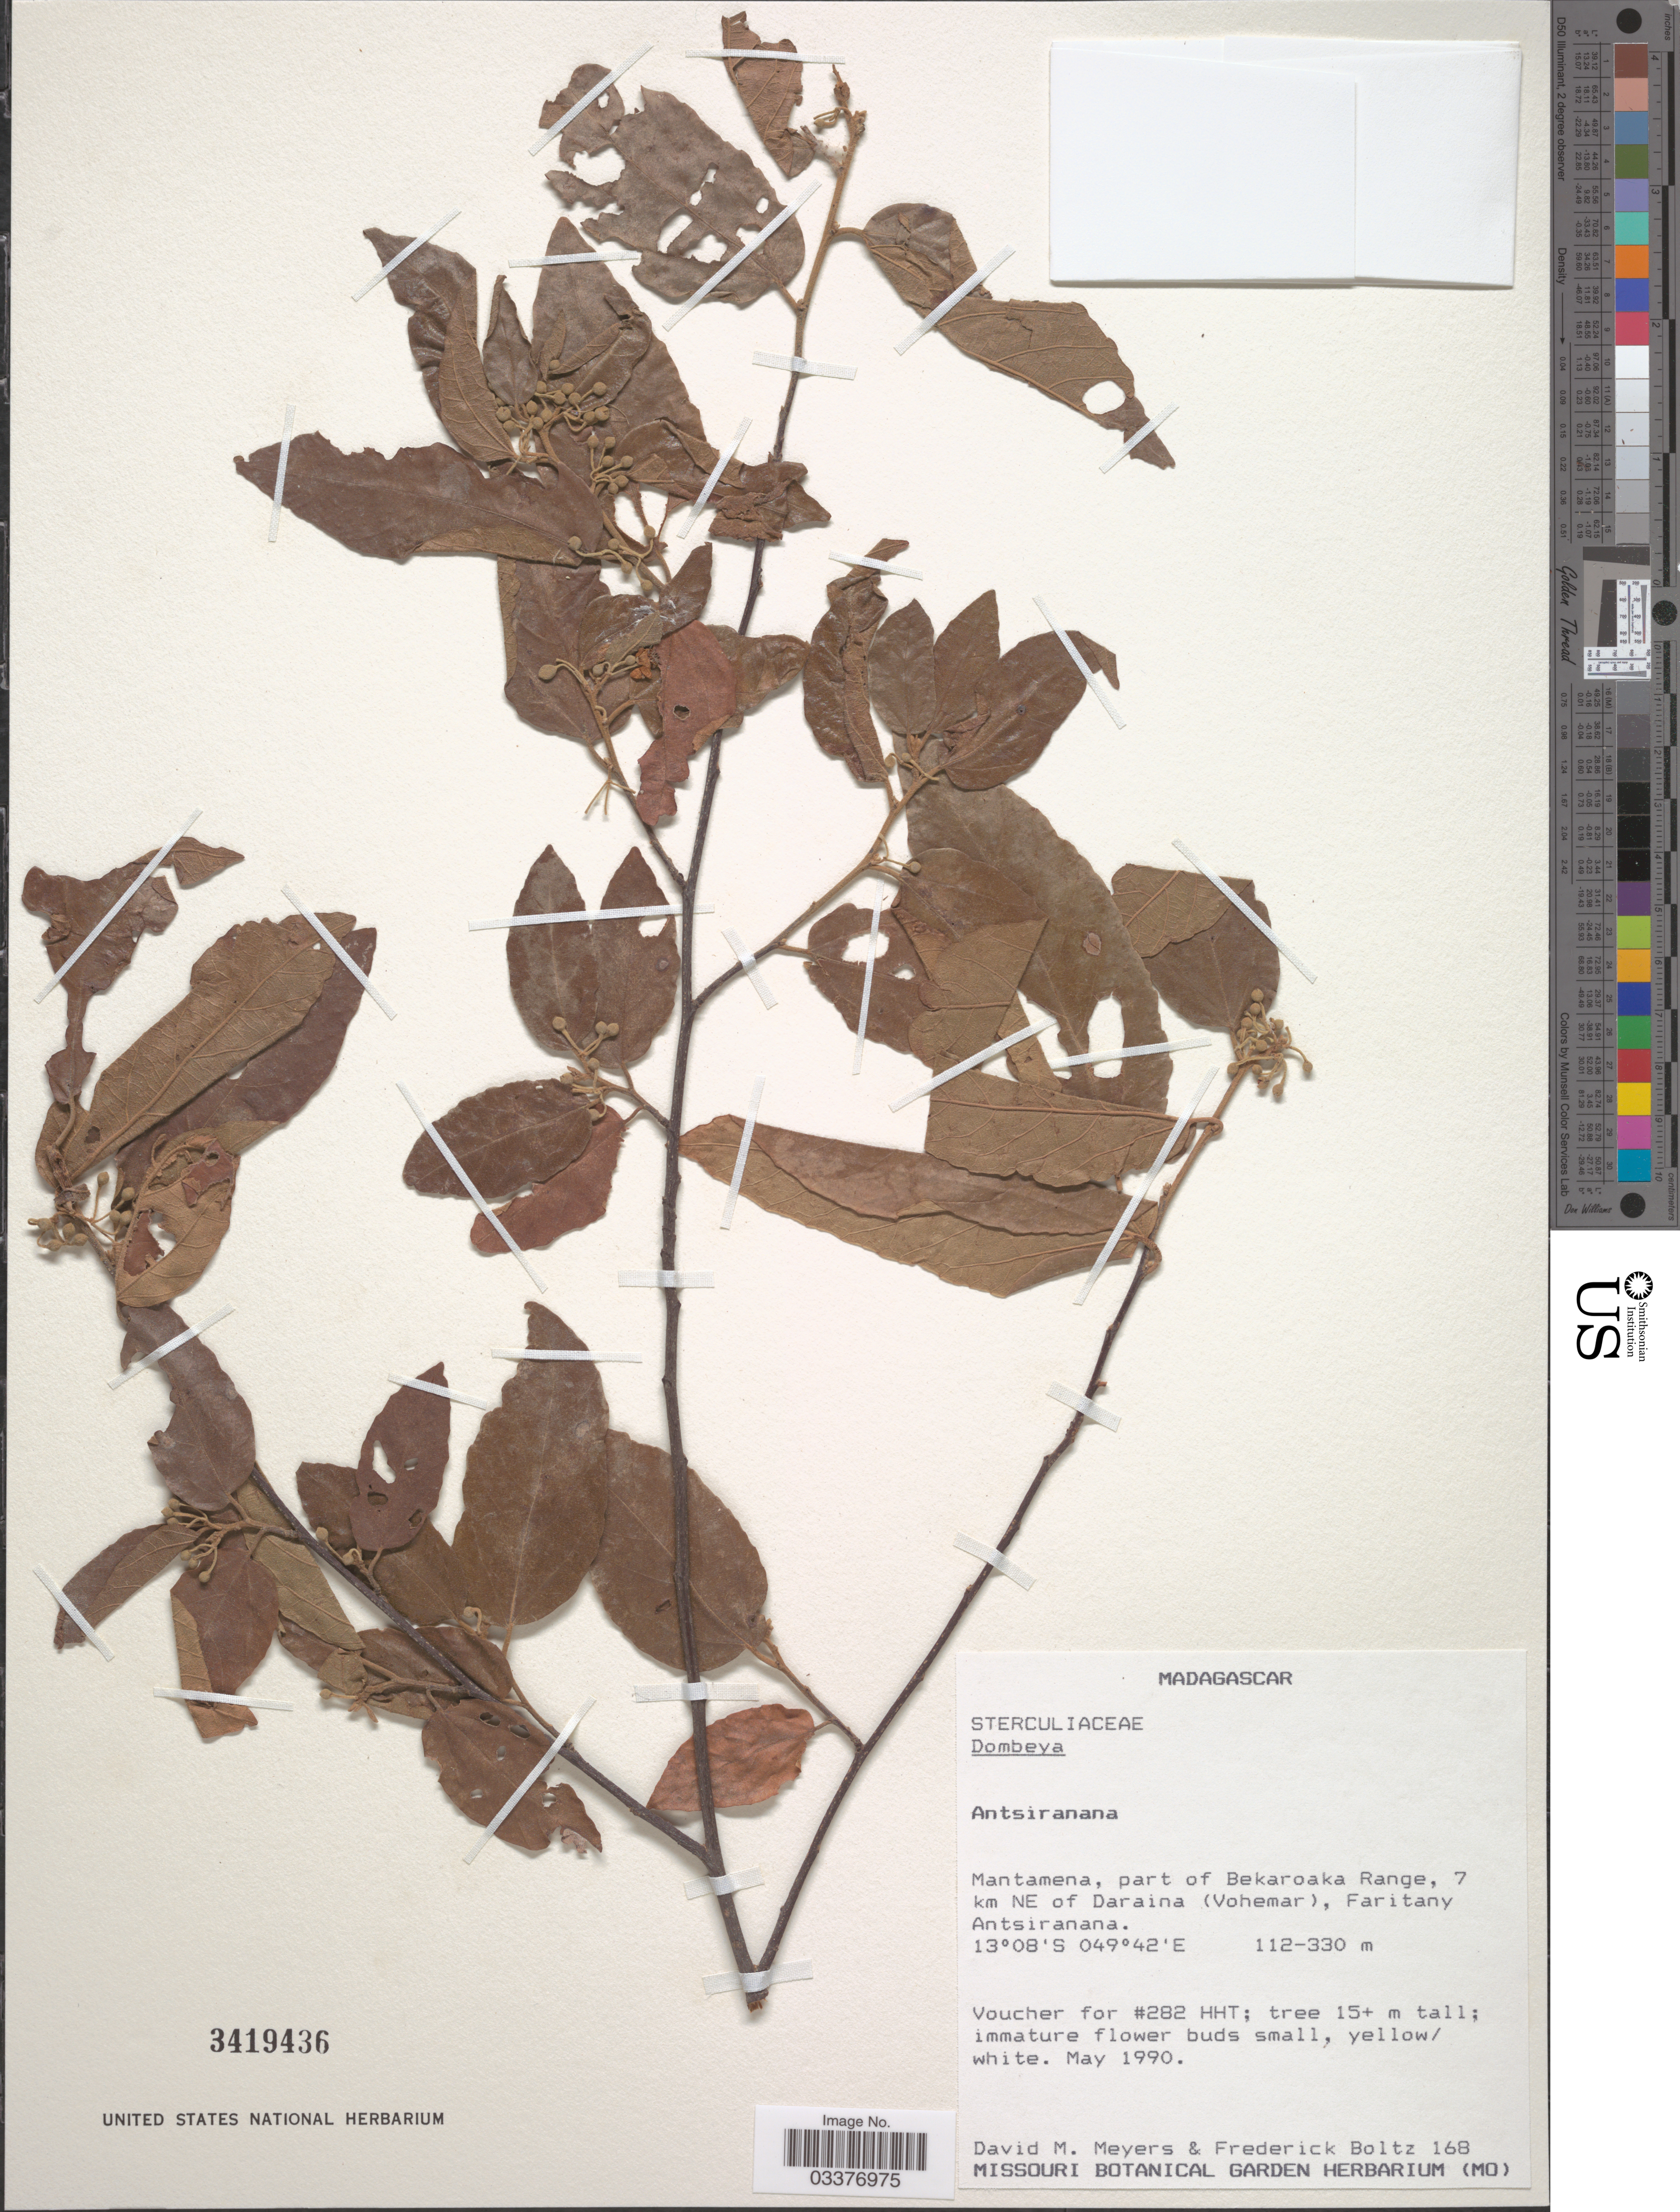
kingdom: Plantae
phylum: Tracheophyta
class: Magnoliopsida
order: Malvales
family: Malvaceae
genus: Dombeya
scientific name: Dombeya sp.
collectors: D. M. Meyers & F. Boltz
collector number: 168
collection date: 1990-05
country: Madagascar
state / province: Sava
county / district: Vohémar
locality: Mantamena, part of Bekaroaka Range, 7 km NE of Daraina (Vohemar), Faritany Antsiranana.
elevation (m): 112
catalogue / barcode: US 3419436